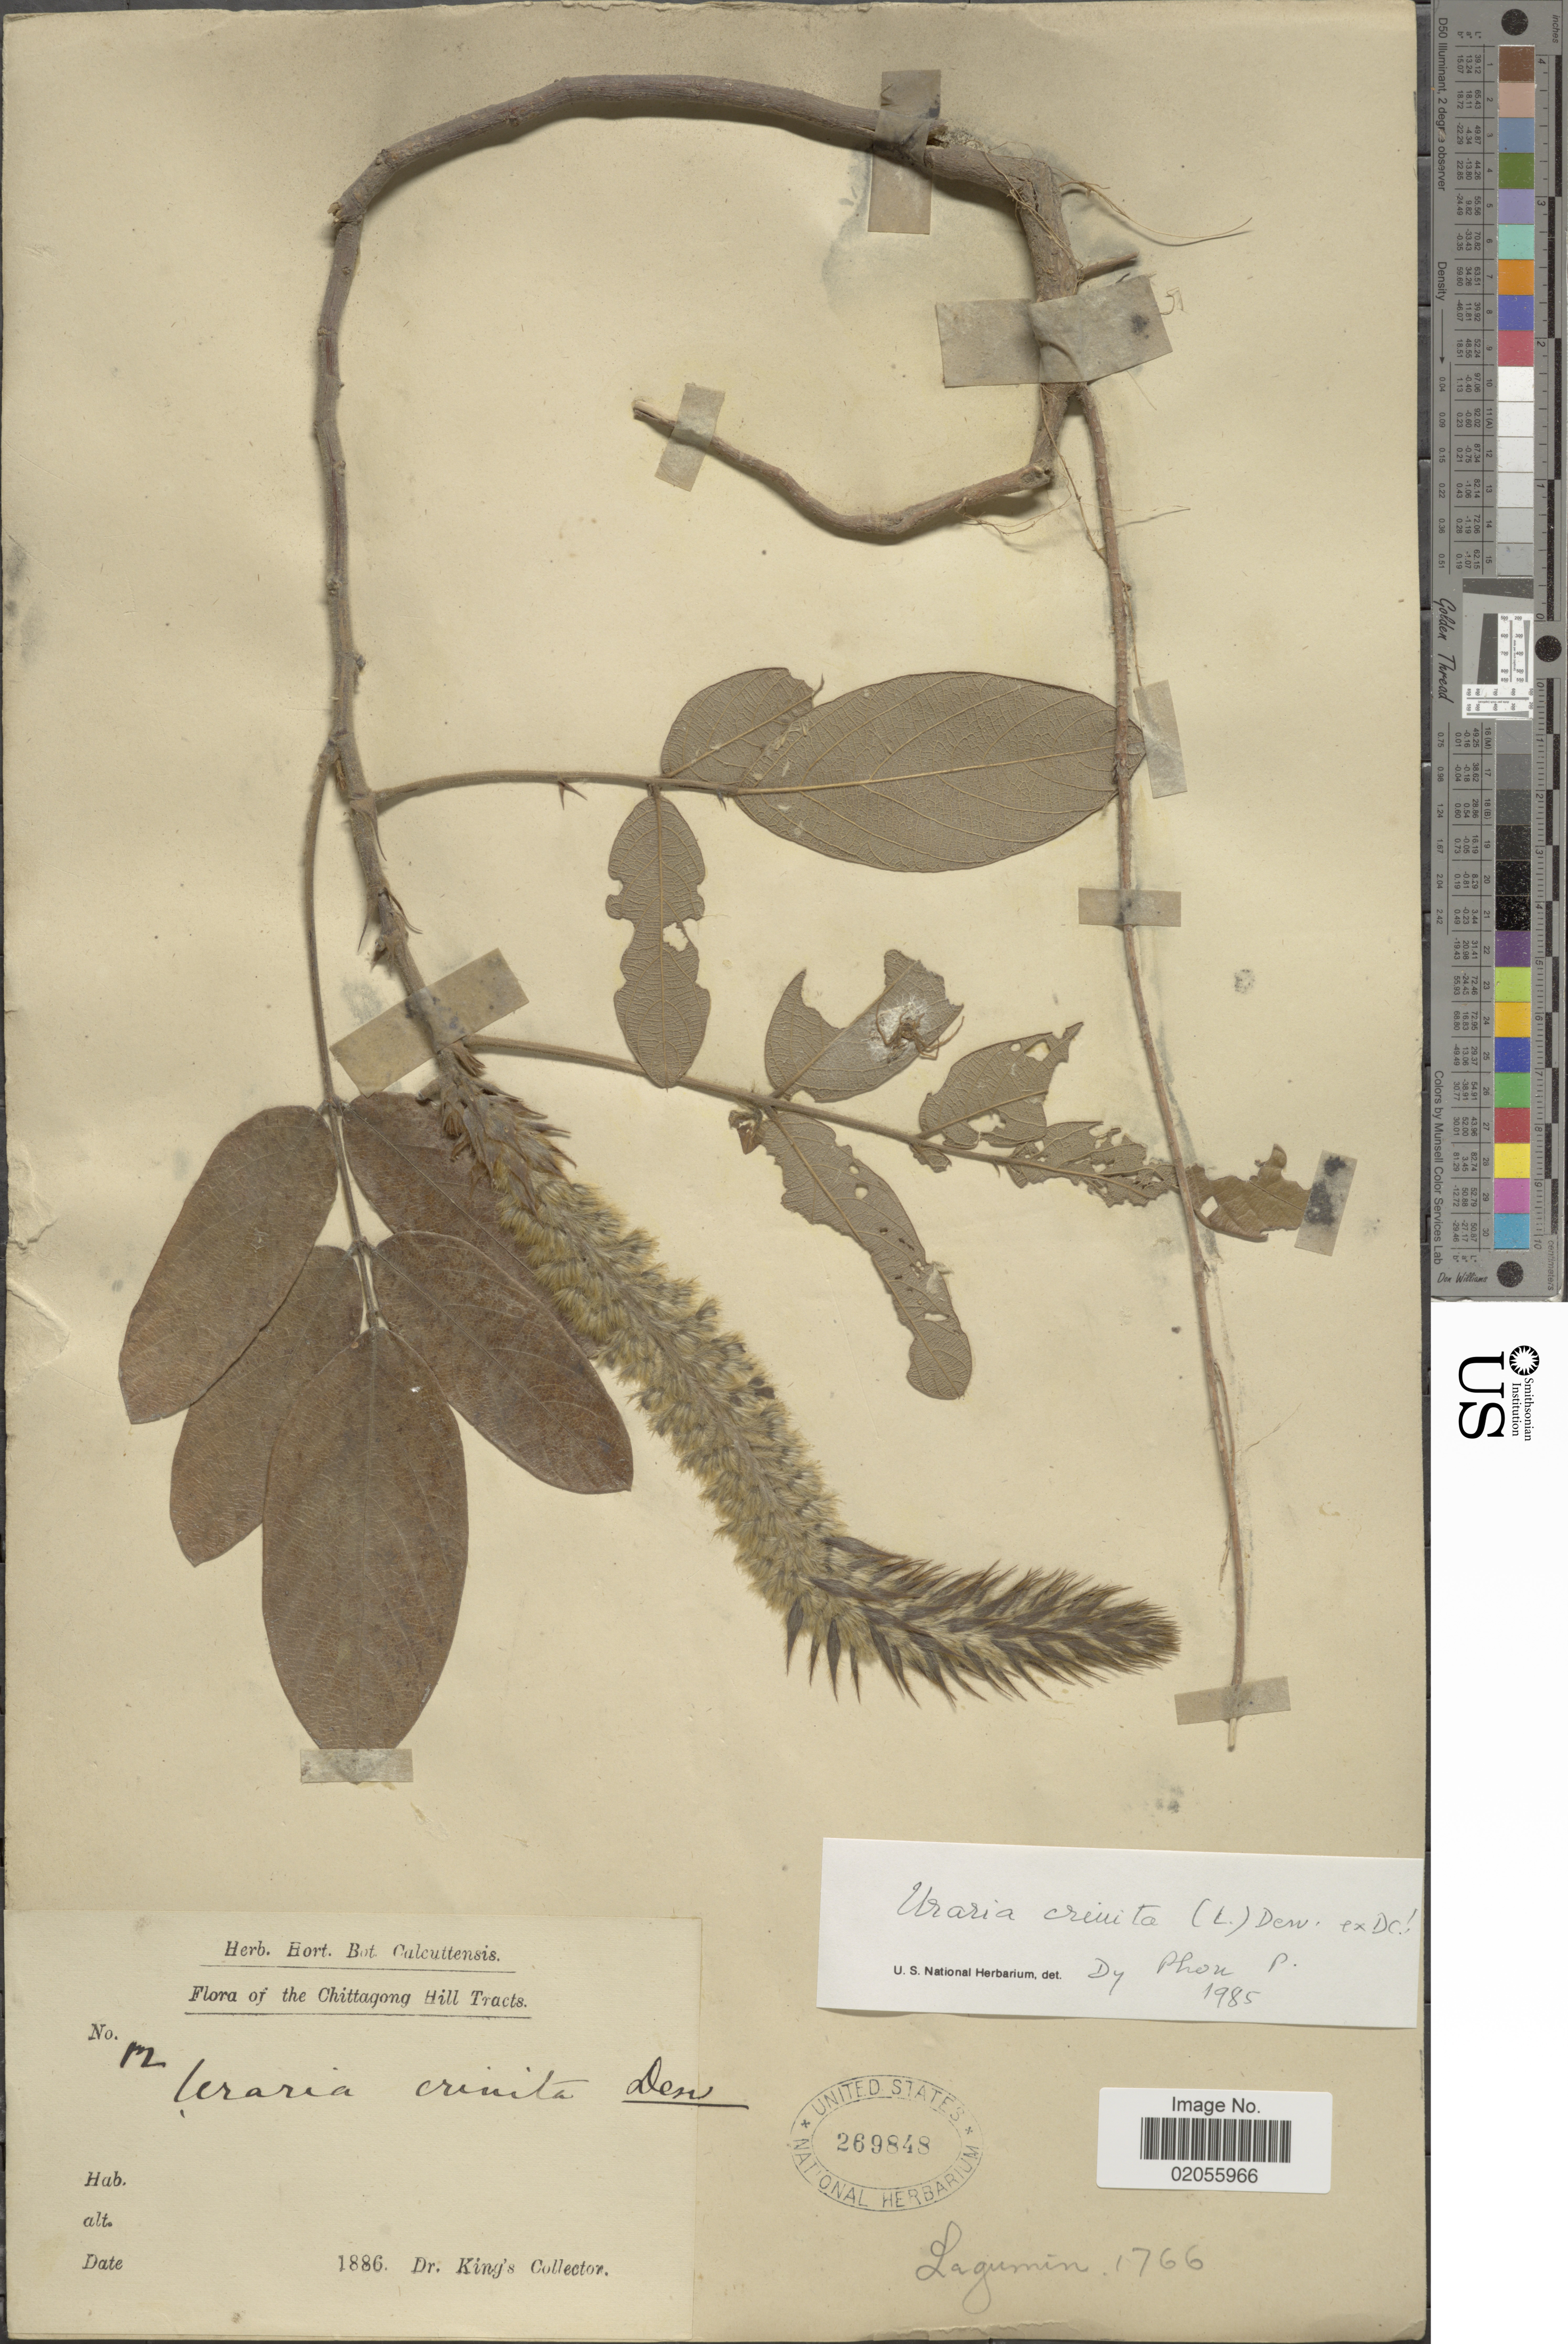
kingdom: Plantae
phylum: Tracheophyta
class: Magnoliopsida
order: Fabales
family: Fabaceae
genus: Uraria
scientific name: Uraria crinita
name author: (L.) Desv.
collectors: Dr. King's collector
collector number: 132*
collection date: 1886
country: Bangladesh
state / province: Chittagong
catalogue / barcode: US 269848